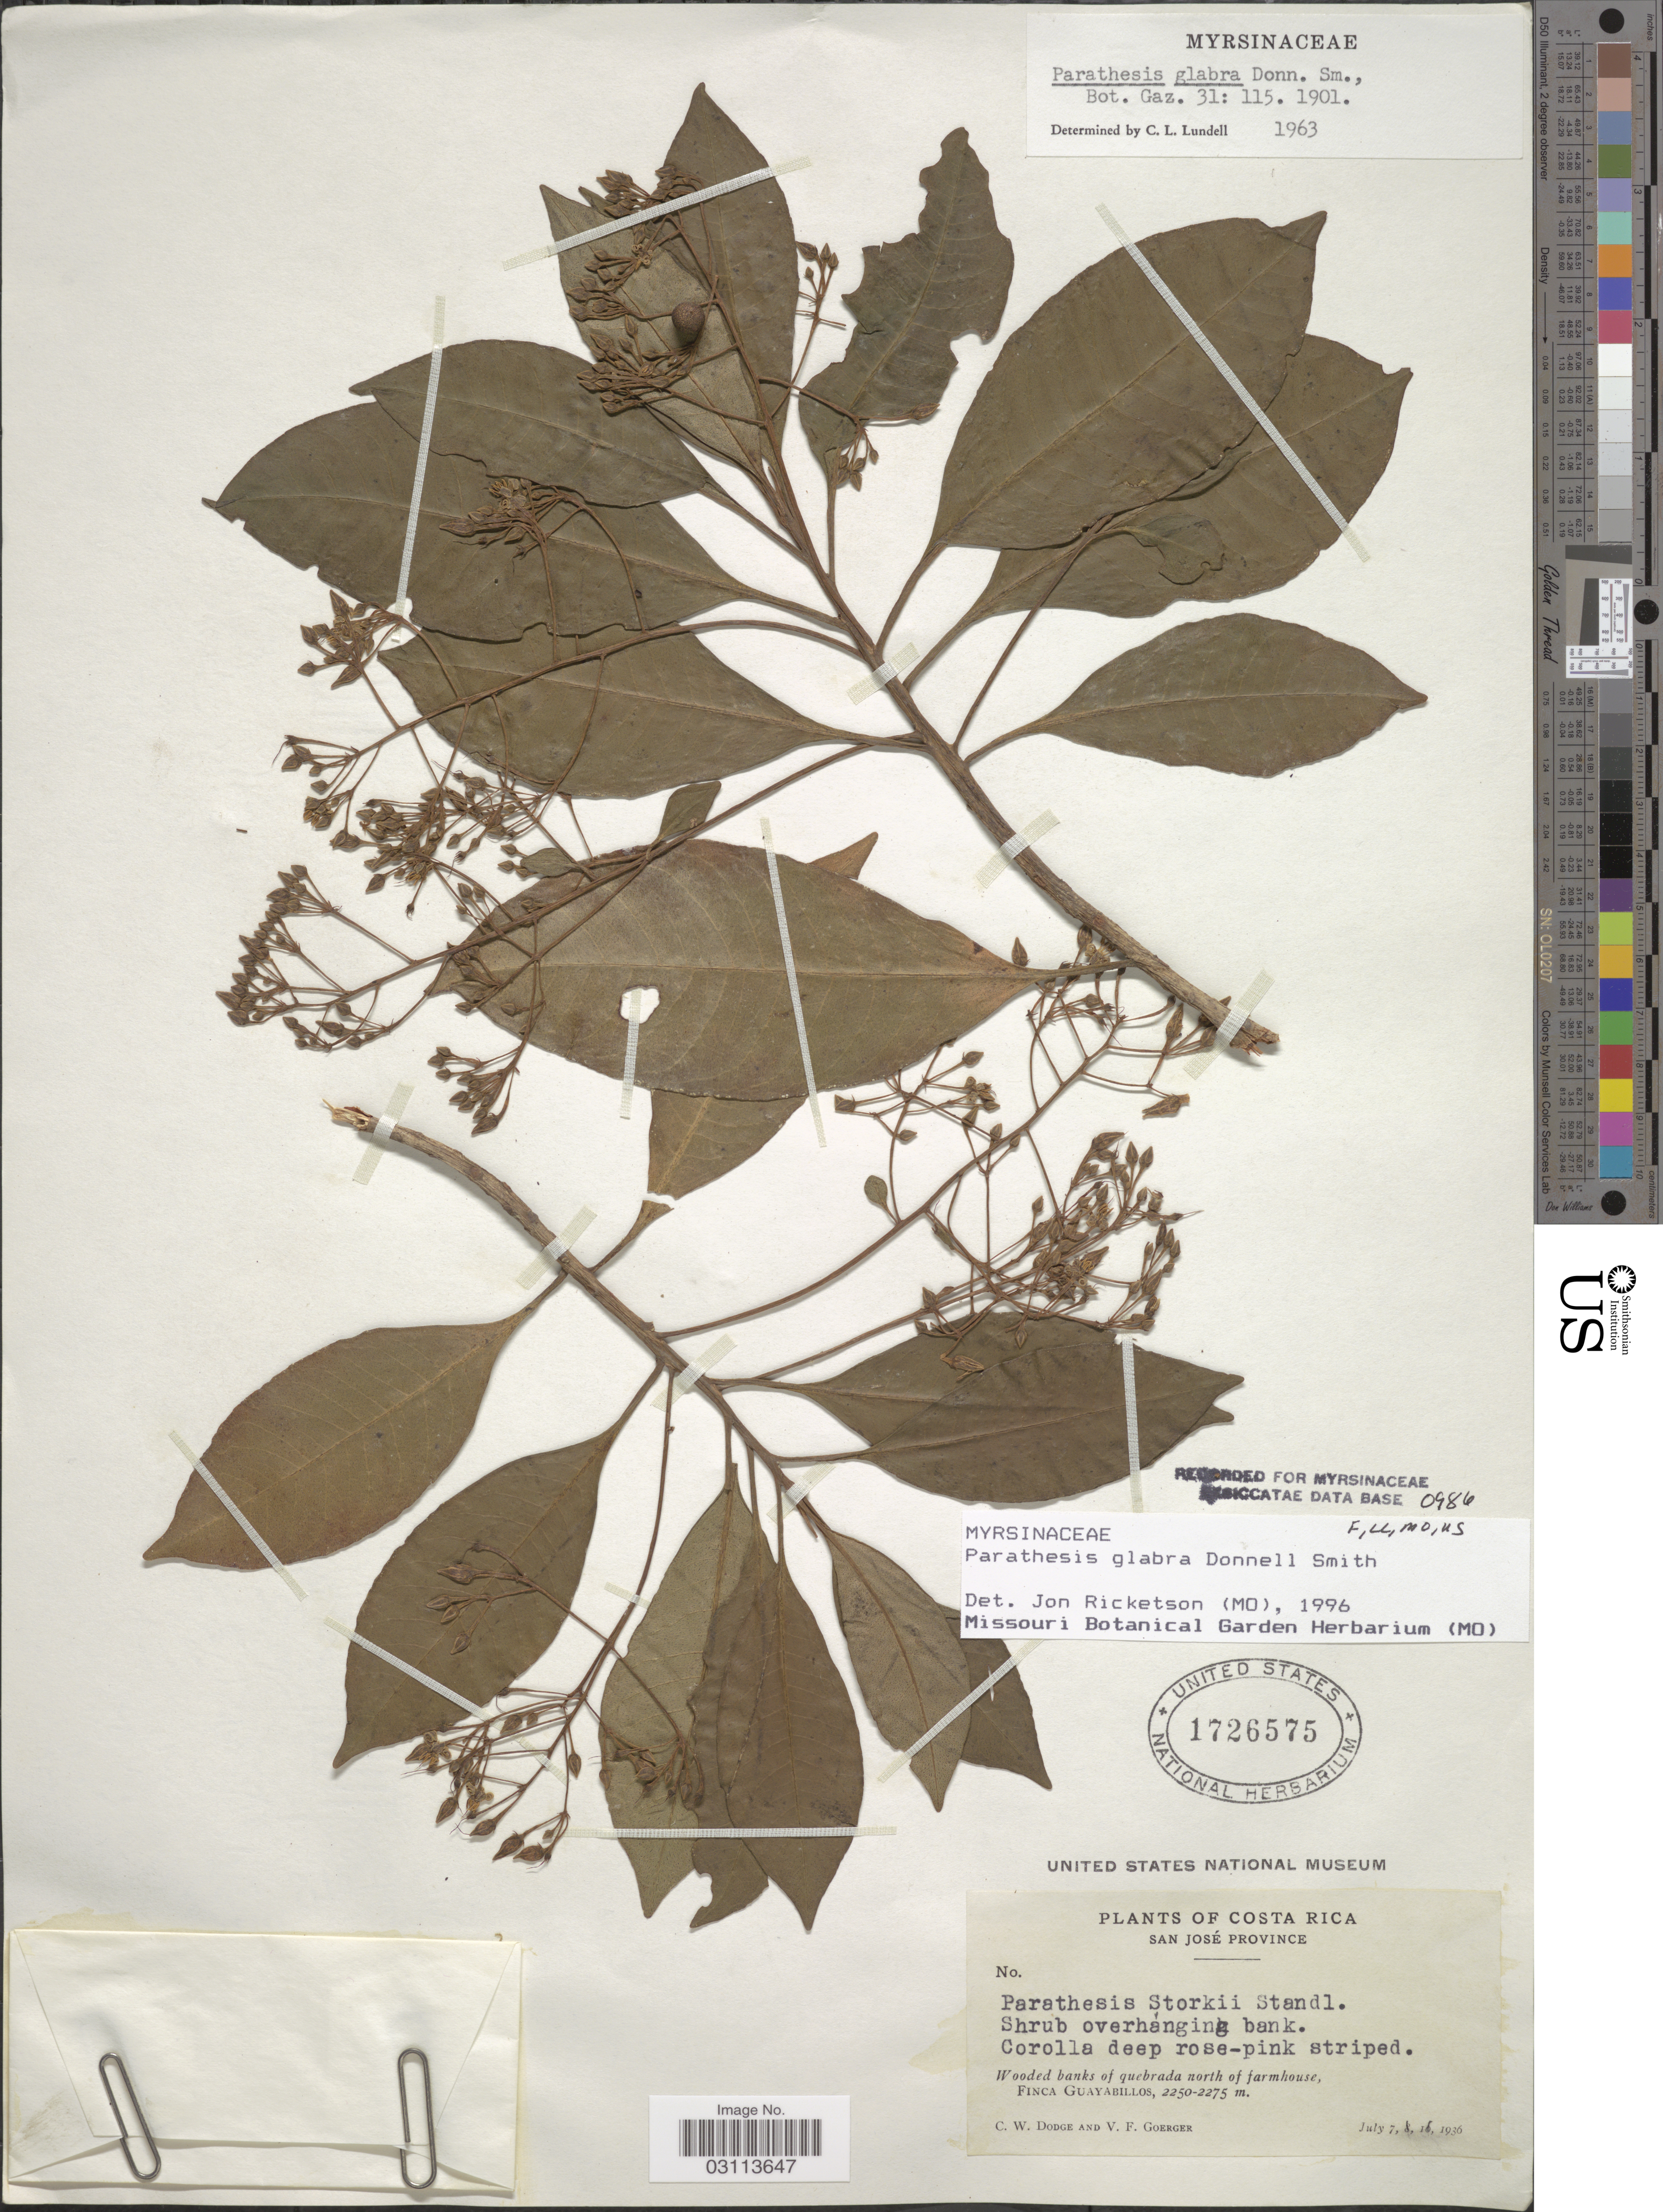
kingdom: Plantae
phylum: Tracheophyta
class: Magnoliopsida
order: Ericales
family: Primulaceae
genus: Parathesis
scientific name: Parathesis glabra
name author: Donn. Sm.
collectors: C. Dodge & V. Goerger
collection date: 1936-07-07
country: Costa Rica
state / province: San José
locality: Wooded banks of quebrada north of farmhouse, Finca Guayabillos.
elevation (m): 2250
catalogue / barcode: US 1726575